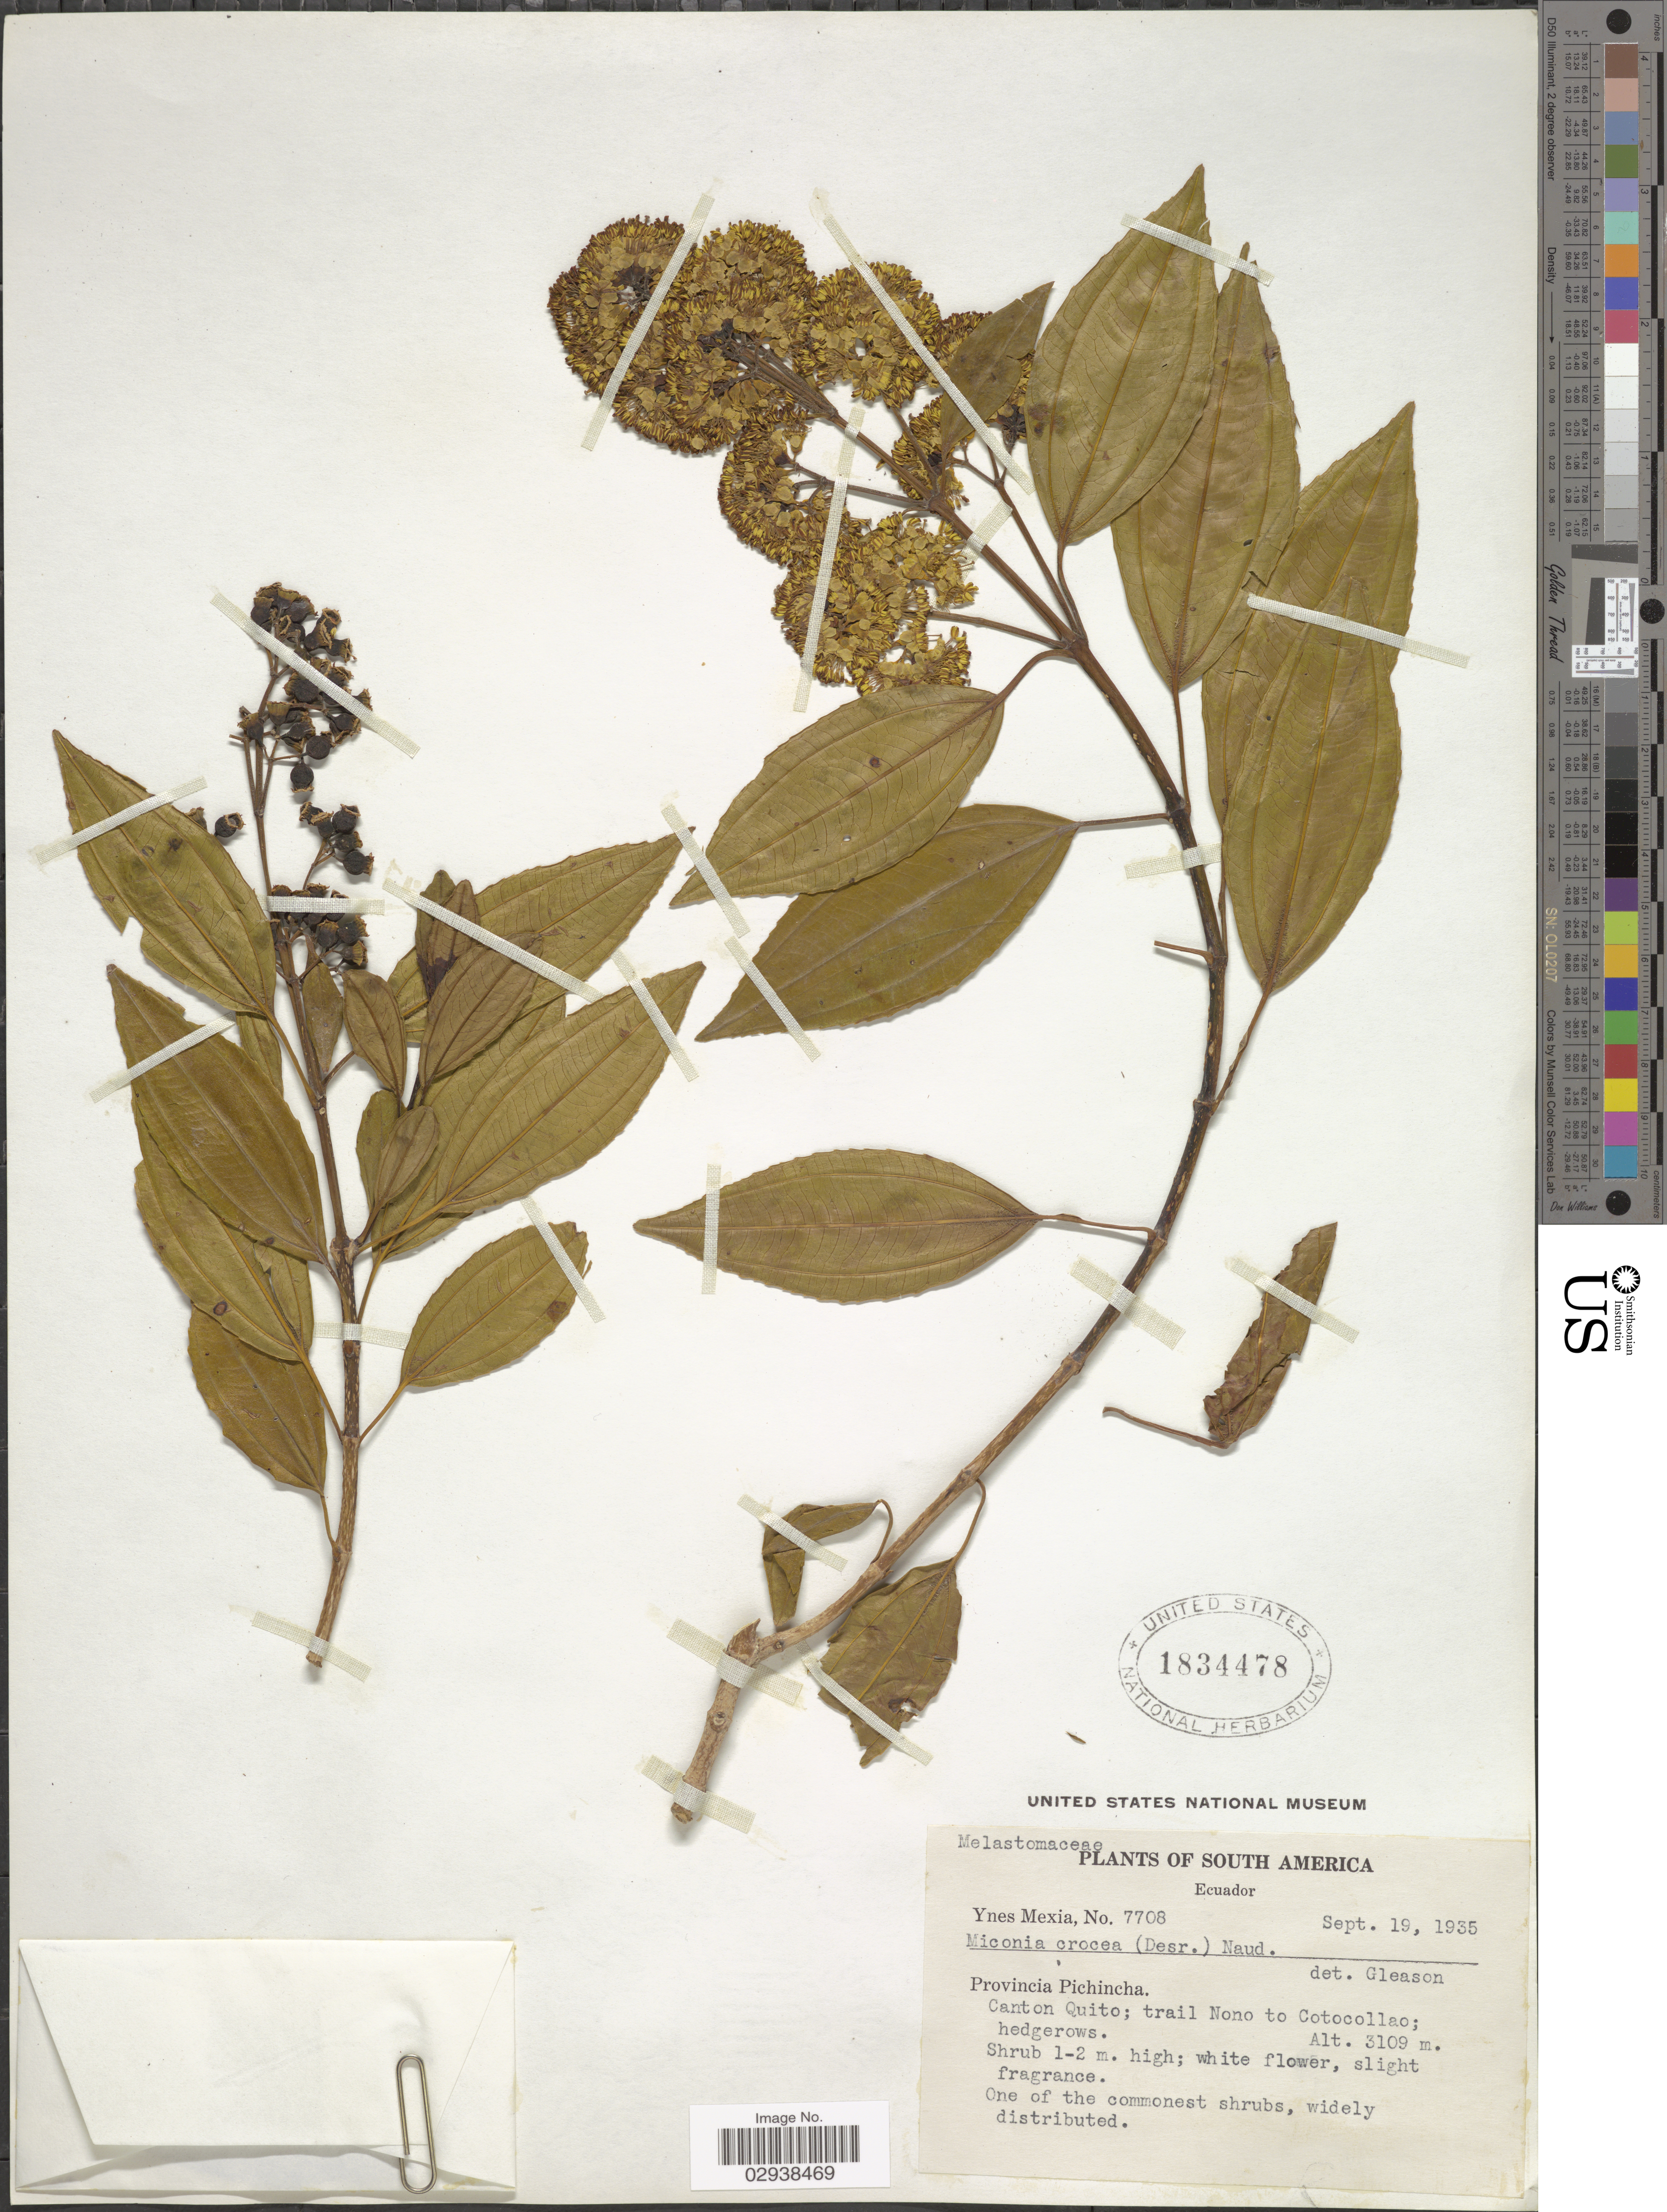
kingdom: Plantae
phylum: Tracheophyta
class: Magnoliopsida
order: Myrtales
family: Melastomataceae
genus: Miconia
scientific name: Miconia crocea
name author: (Desr.) Naudin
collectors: Y. Mexia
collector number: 7708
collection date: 1935-09-19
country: Ecuador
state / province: Pichincha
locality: Canton Quito; trail Nono to Cotocollao.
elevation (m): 3109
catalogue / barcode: US 1834478